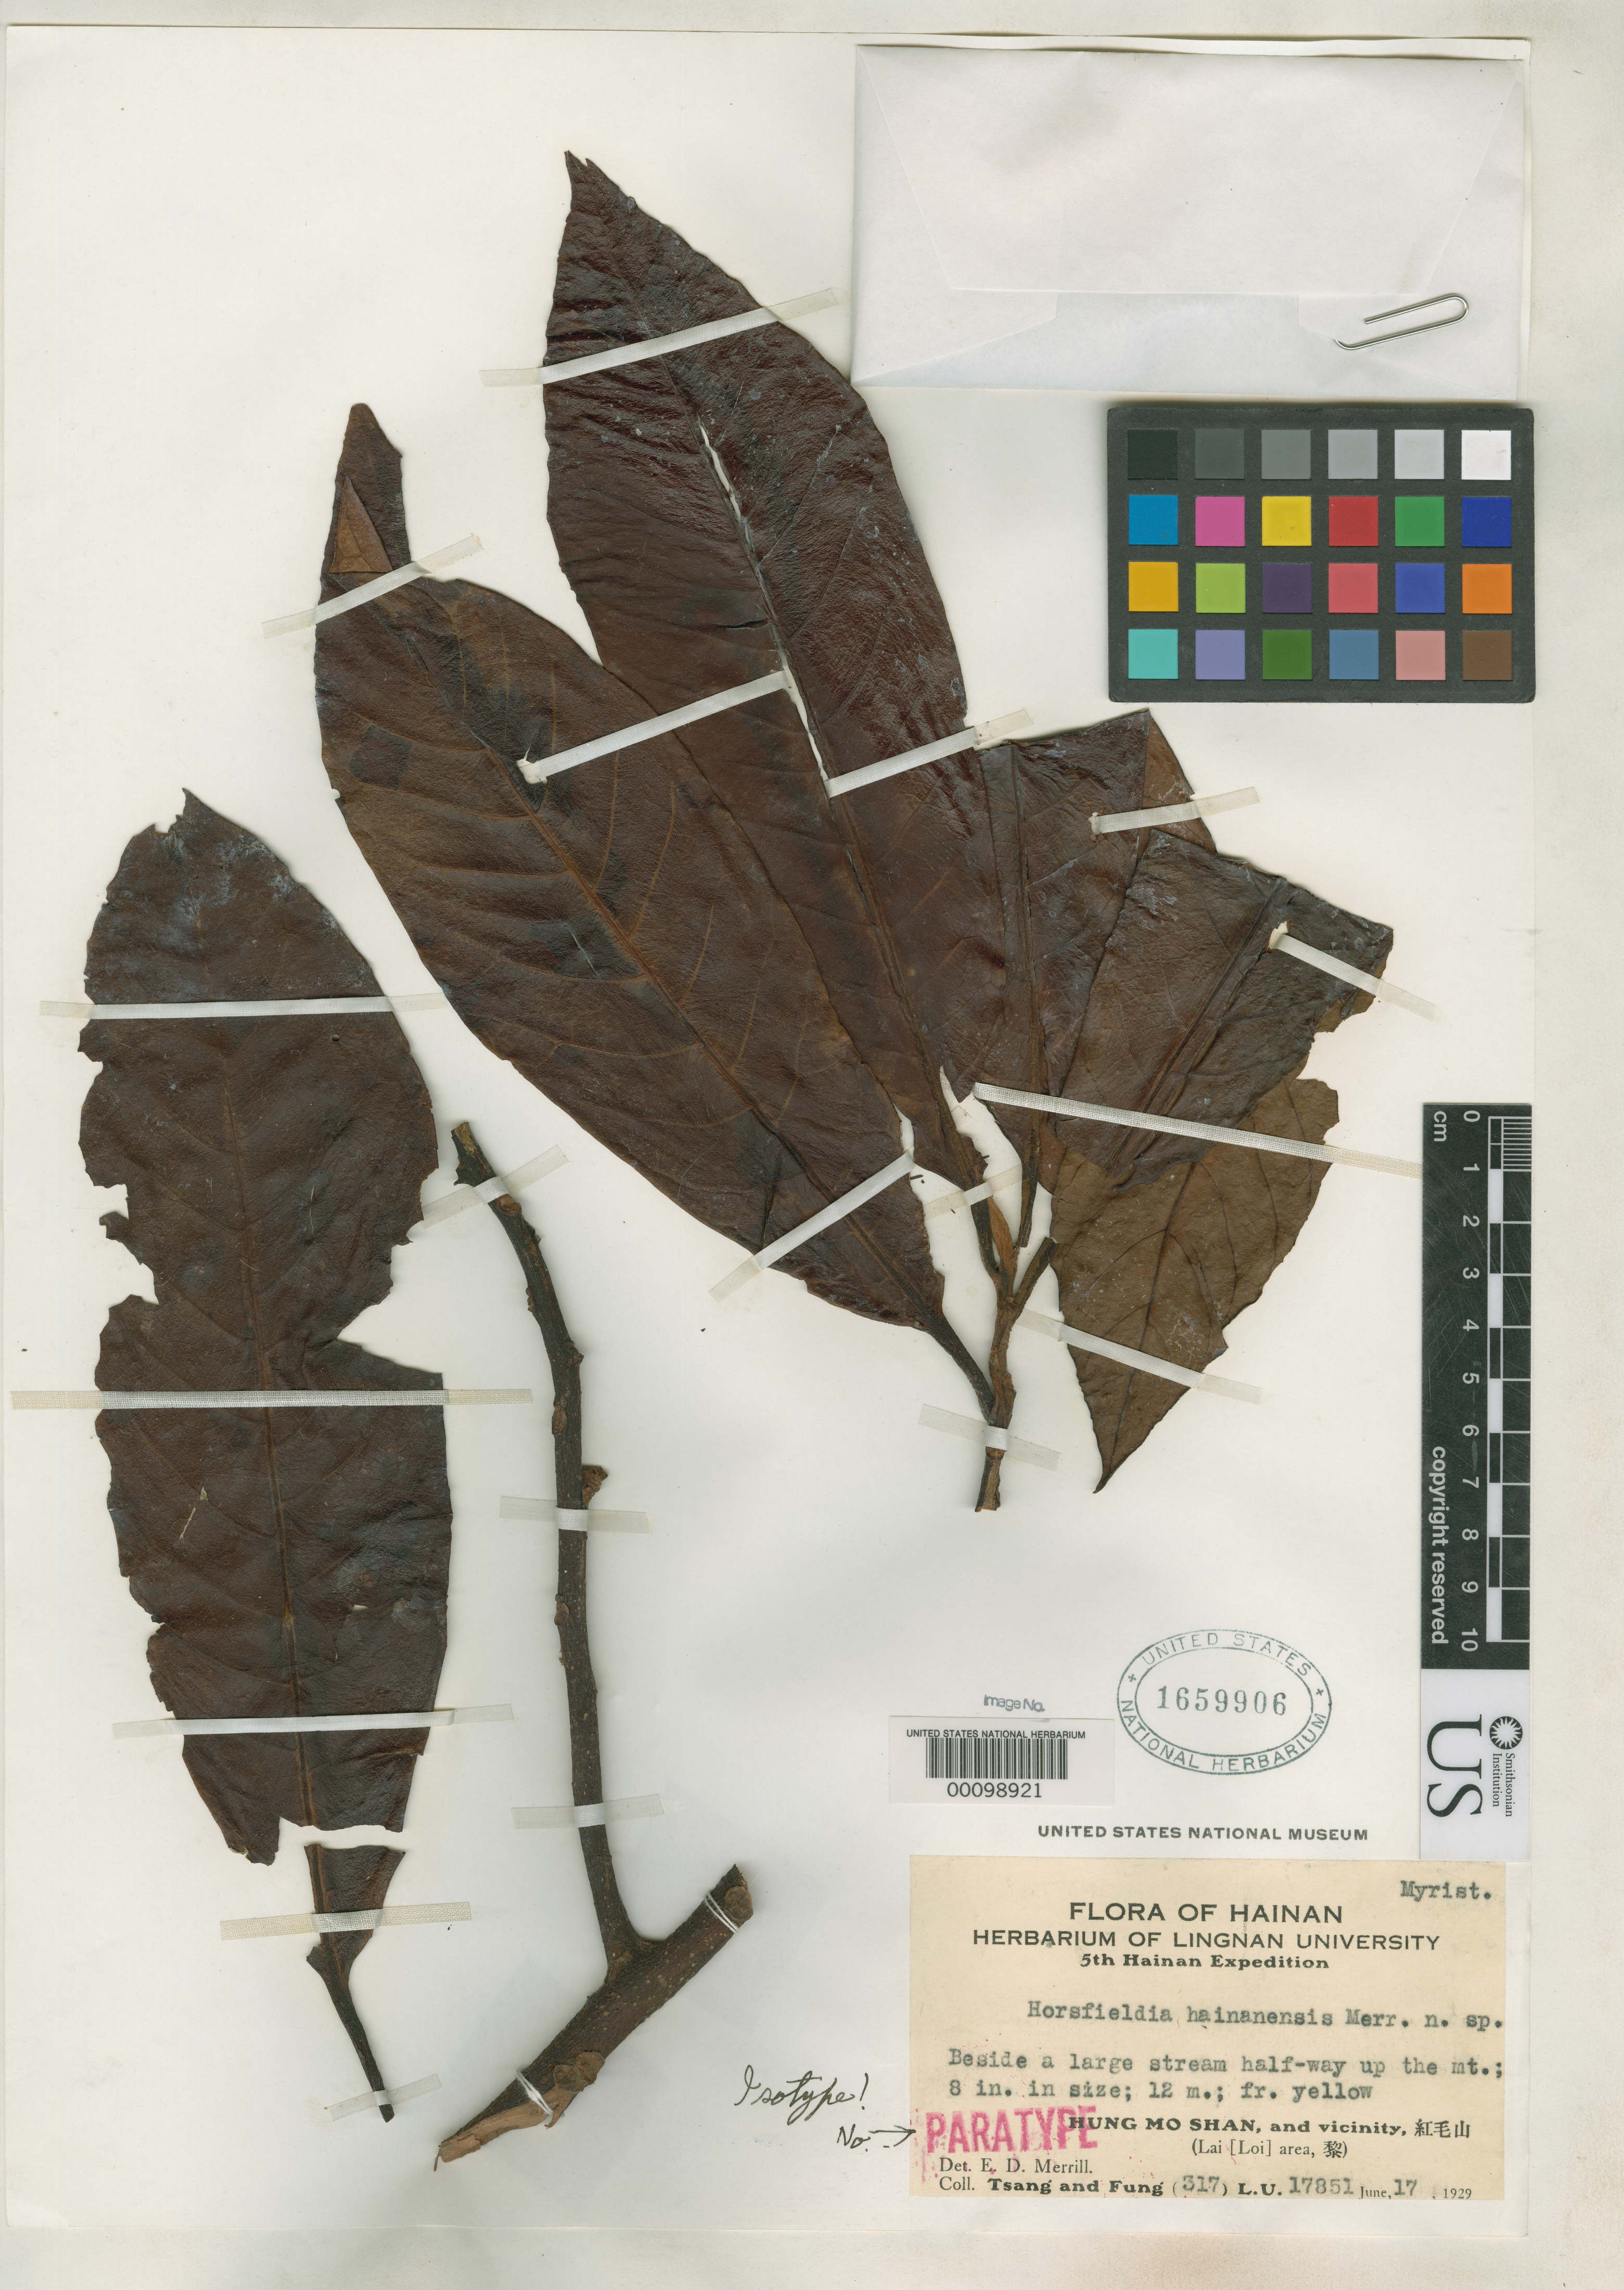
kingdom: Plantae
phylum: Tracheophyta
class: Magnoliopsida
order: Magnoliales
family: Myristicaceae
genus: Horsfieldia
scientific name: Horsfieldia hainanensis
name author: Merr.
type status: Isotype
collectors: W. T. Tsang & H. L. Fung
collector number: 17851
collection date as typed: May 1929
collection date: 1929-05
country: China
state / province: Hainan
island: Hainan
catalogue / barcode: US 1659906